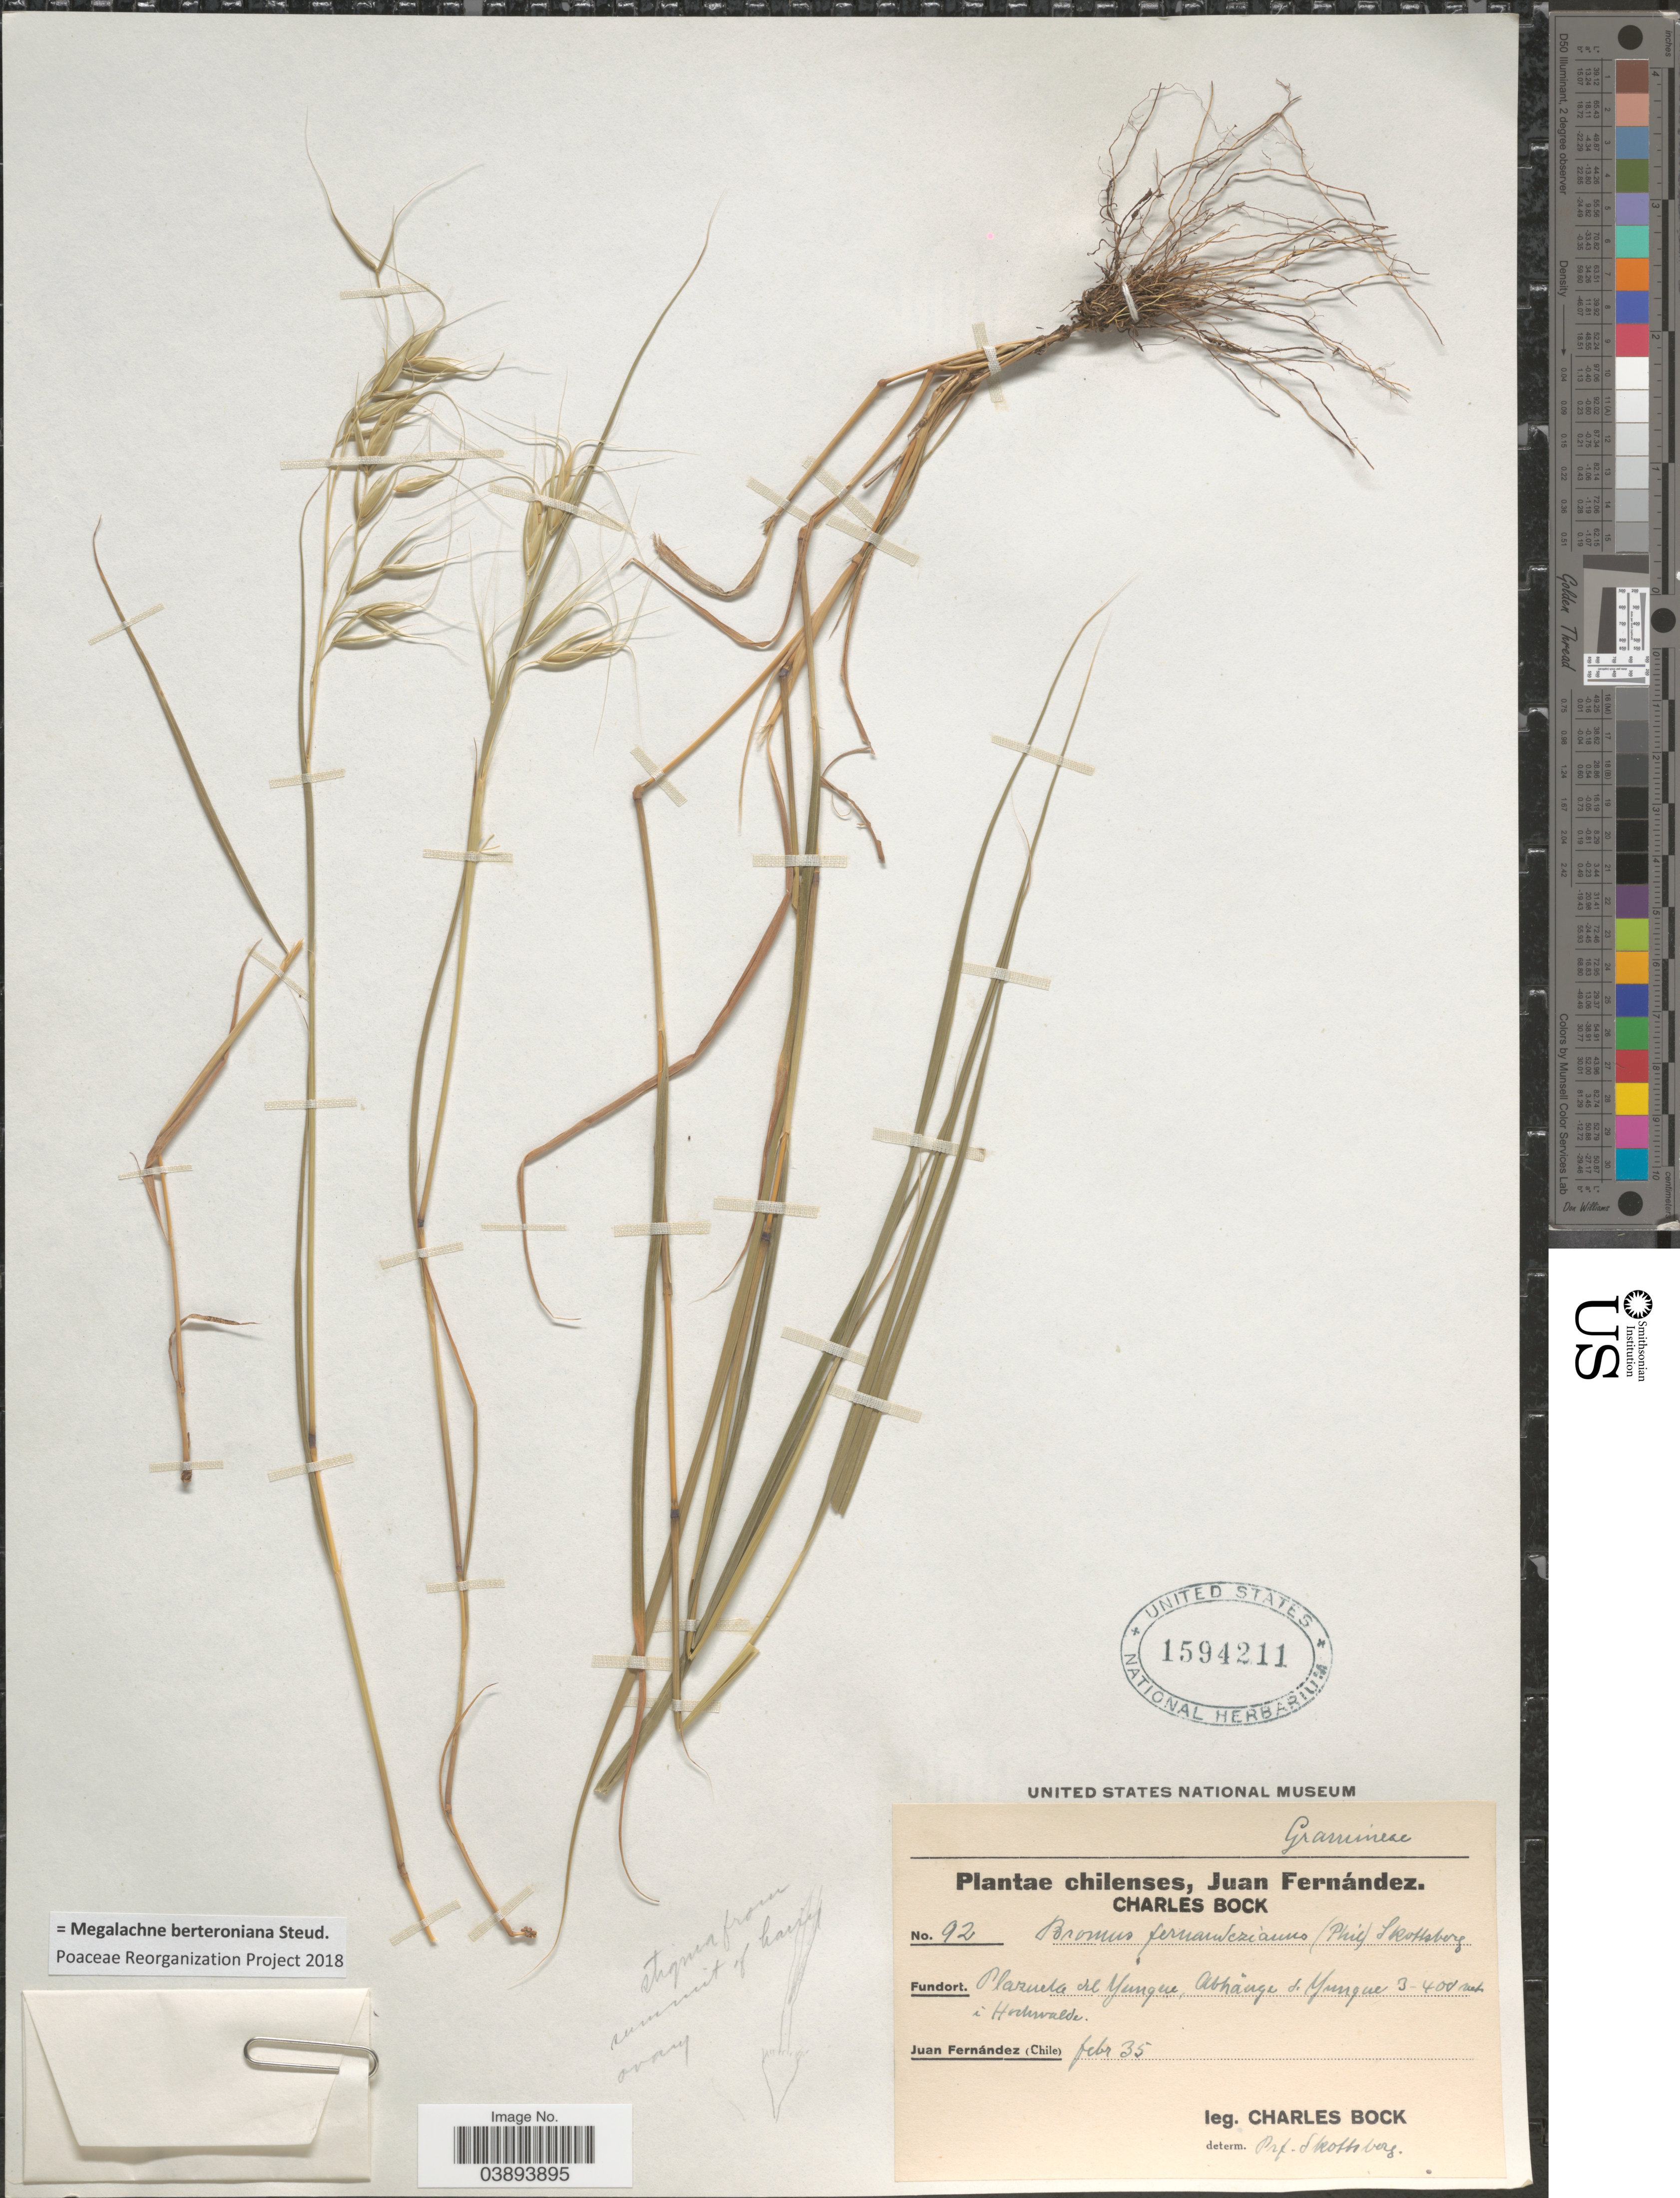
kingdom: Plantae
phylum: Tracheophyta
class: Liliopsida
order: Poales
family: Poaceae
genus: Megalachne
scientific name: Megalachne berteroniana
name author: Steud.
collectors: C. Bock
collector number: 92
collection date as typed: Transcribed d/m/y: /2/35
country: Chile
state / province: Valparaíso (V)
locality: Juan Fernández. Plazuela de Yunque, Abhänge d. Yunque.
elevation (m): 300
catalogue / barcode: US 1594211